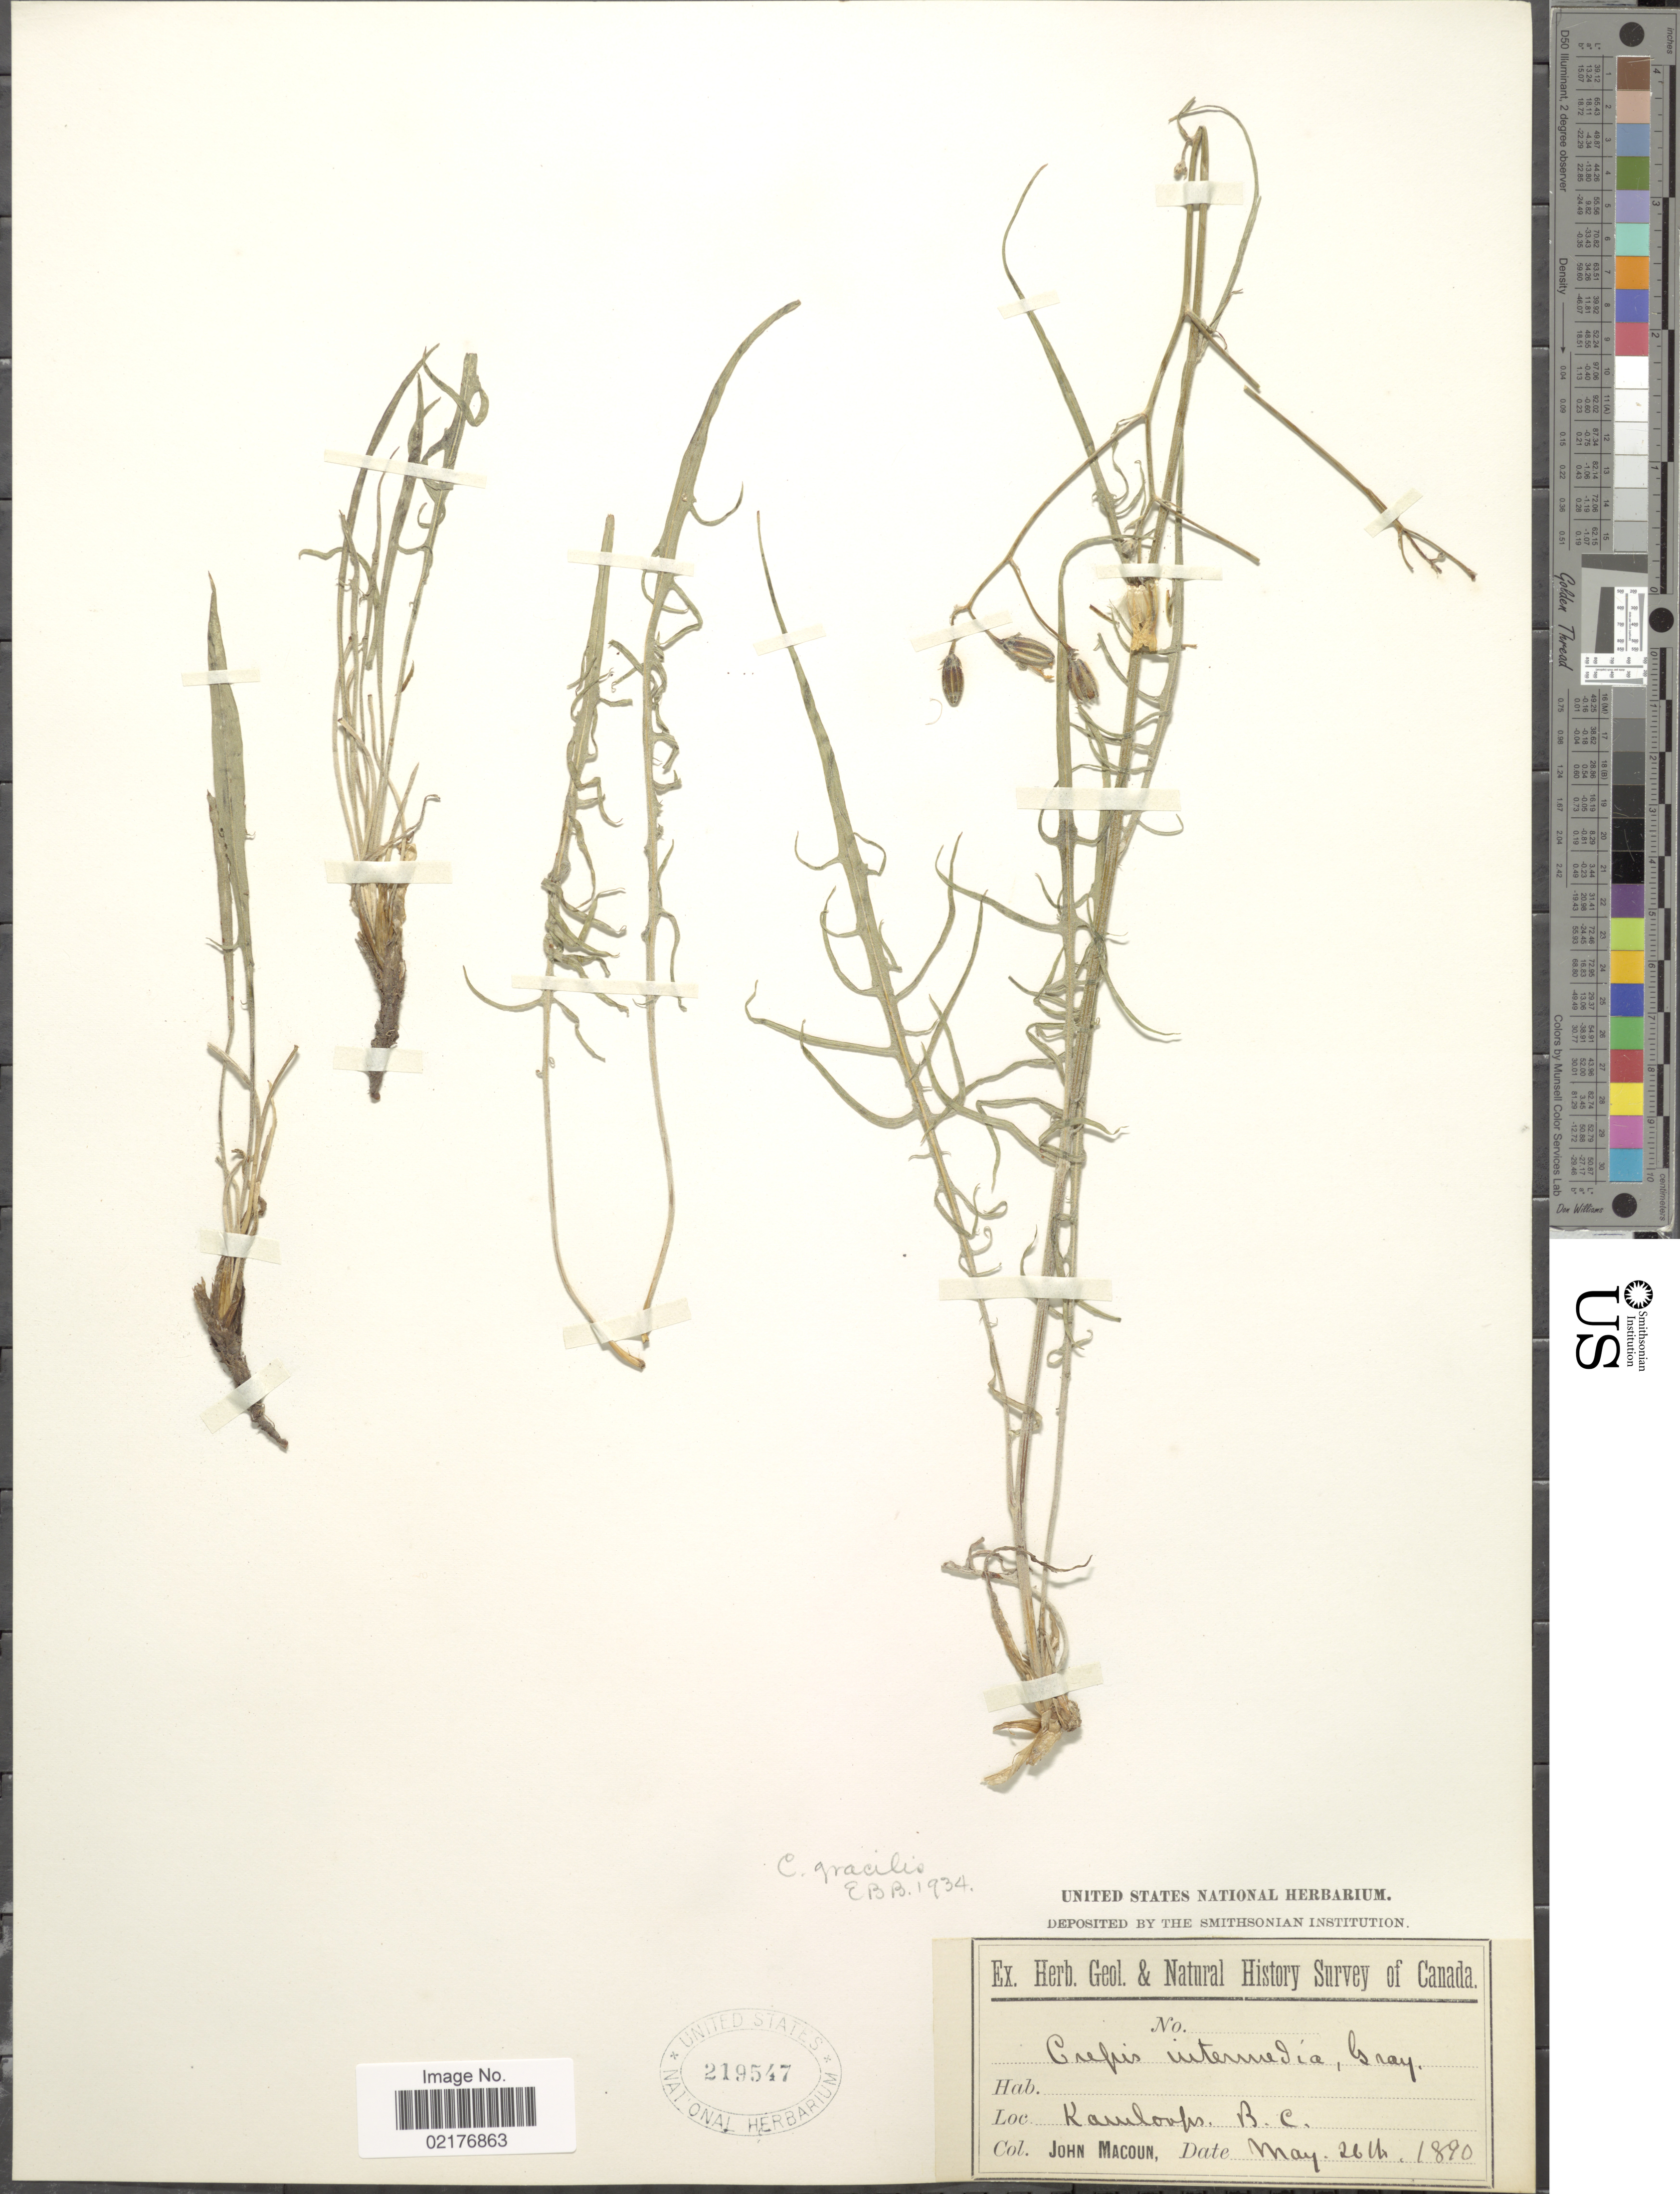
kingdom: Plantae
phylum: Tracheophyta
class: Magnoliopsida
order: Asterales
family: Asteraceae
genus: Crepis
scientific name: Crepis atribarba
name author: A. Heller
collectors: J. Macoun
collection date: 1890-05-26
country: Canada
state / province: British Columbia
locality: Kamloops,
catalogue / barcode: US 219547